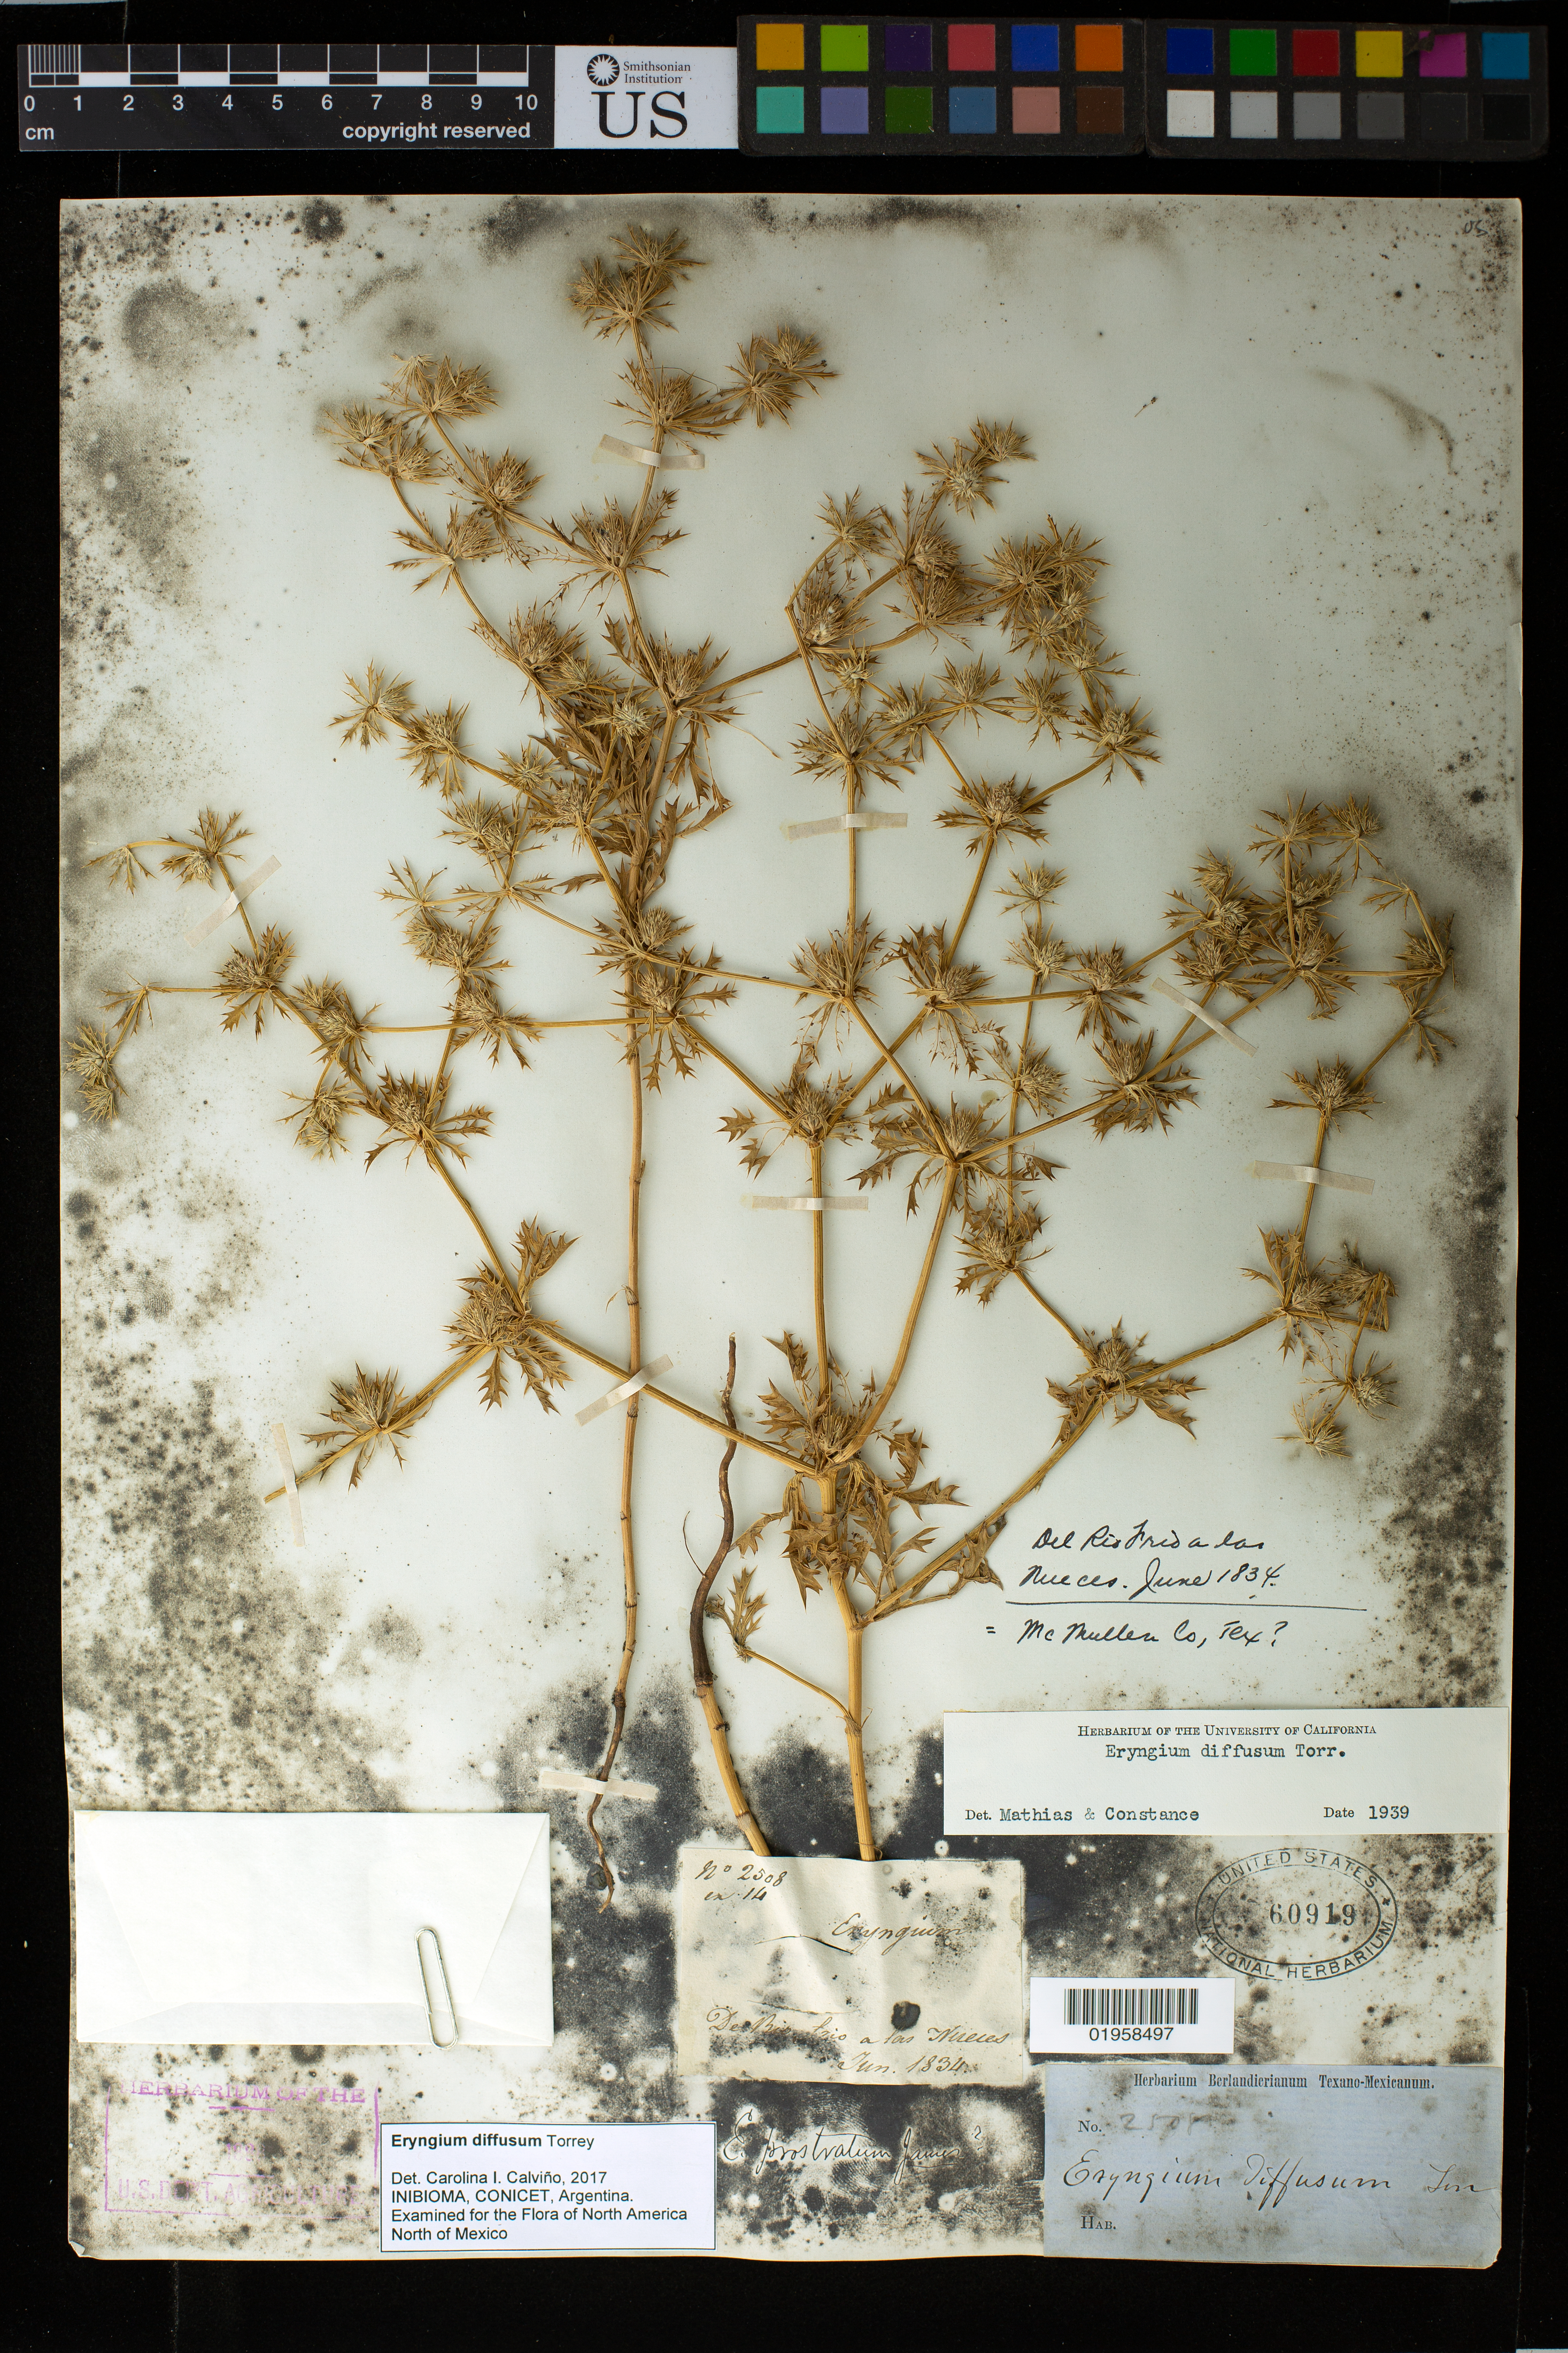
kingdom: Plantae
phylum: Tracheophyta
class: Magnoliopsida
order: Apiales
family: Apiaceae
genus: Eryngium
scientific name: Eryngium diffusum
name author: Torr.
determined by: Calviño, C. I.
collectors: ex Herb. Berlandierianum Texano-Mexicanum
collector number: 2508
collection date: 1834-06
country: United States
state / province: Texas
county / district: McMullen County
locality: Del Rio Frio a las Nueces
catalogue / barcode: US 60919